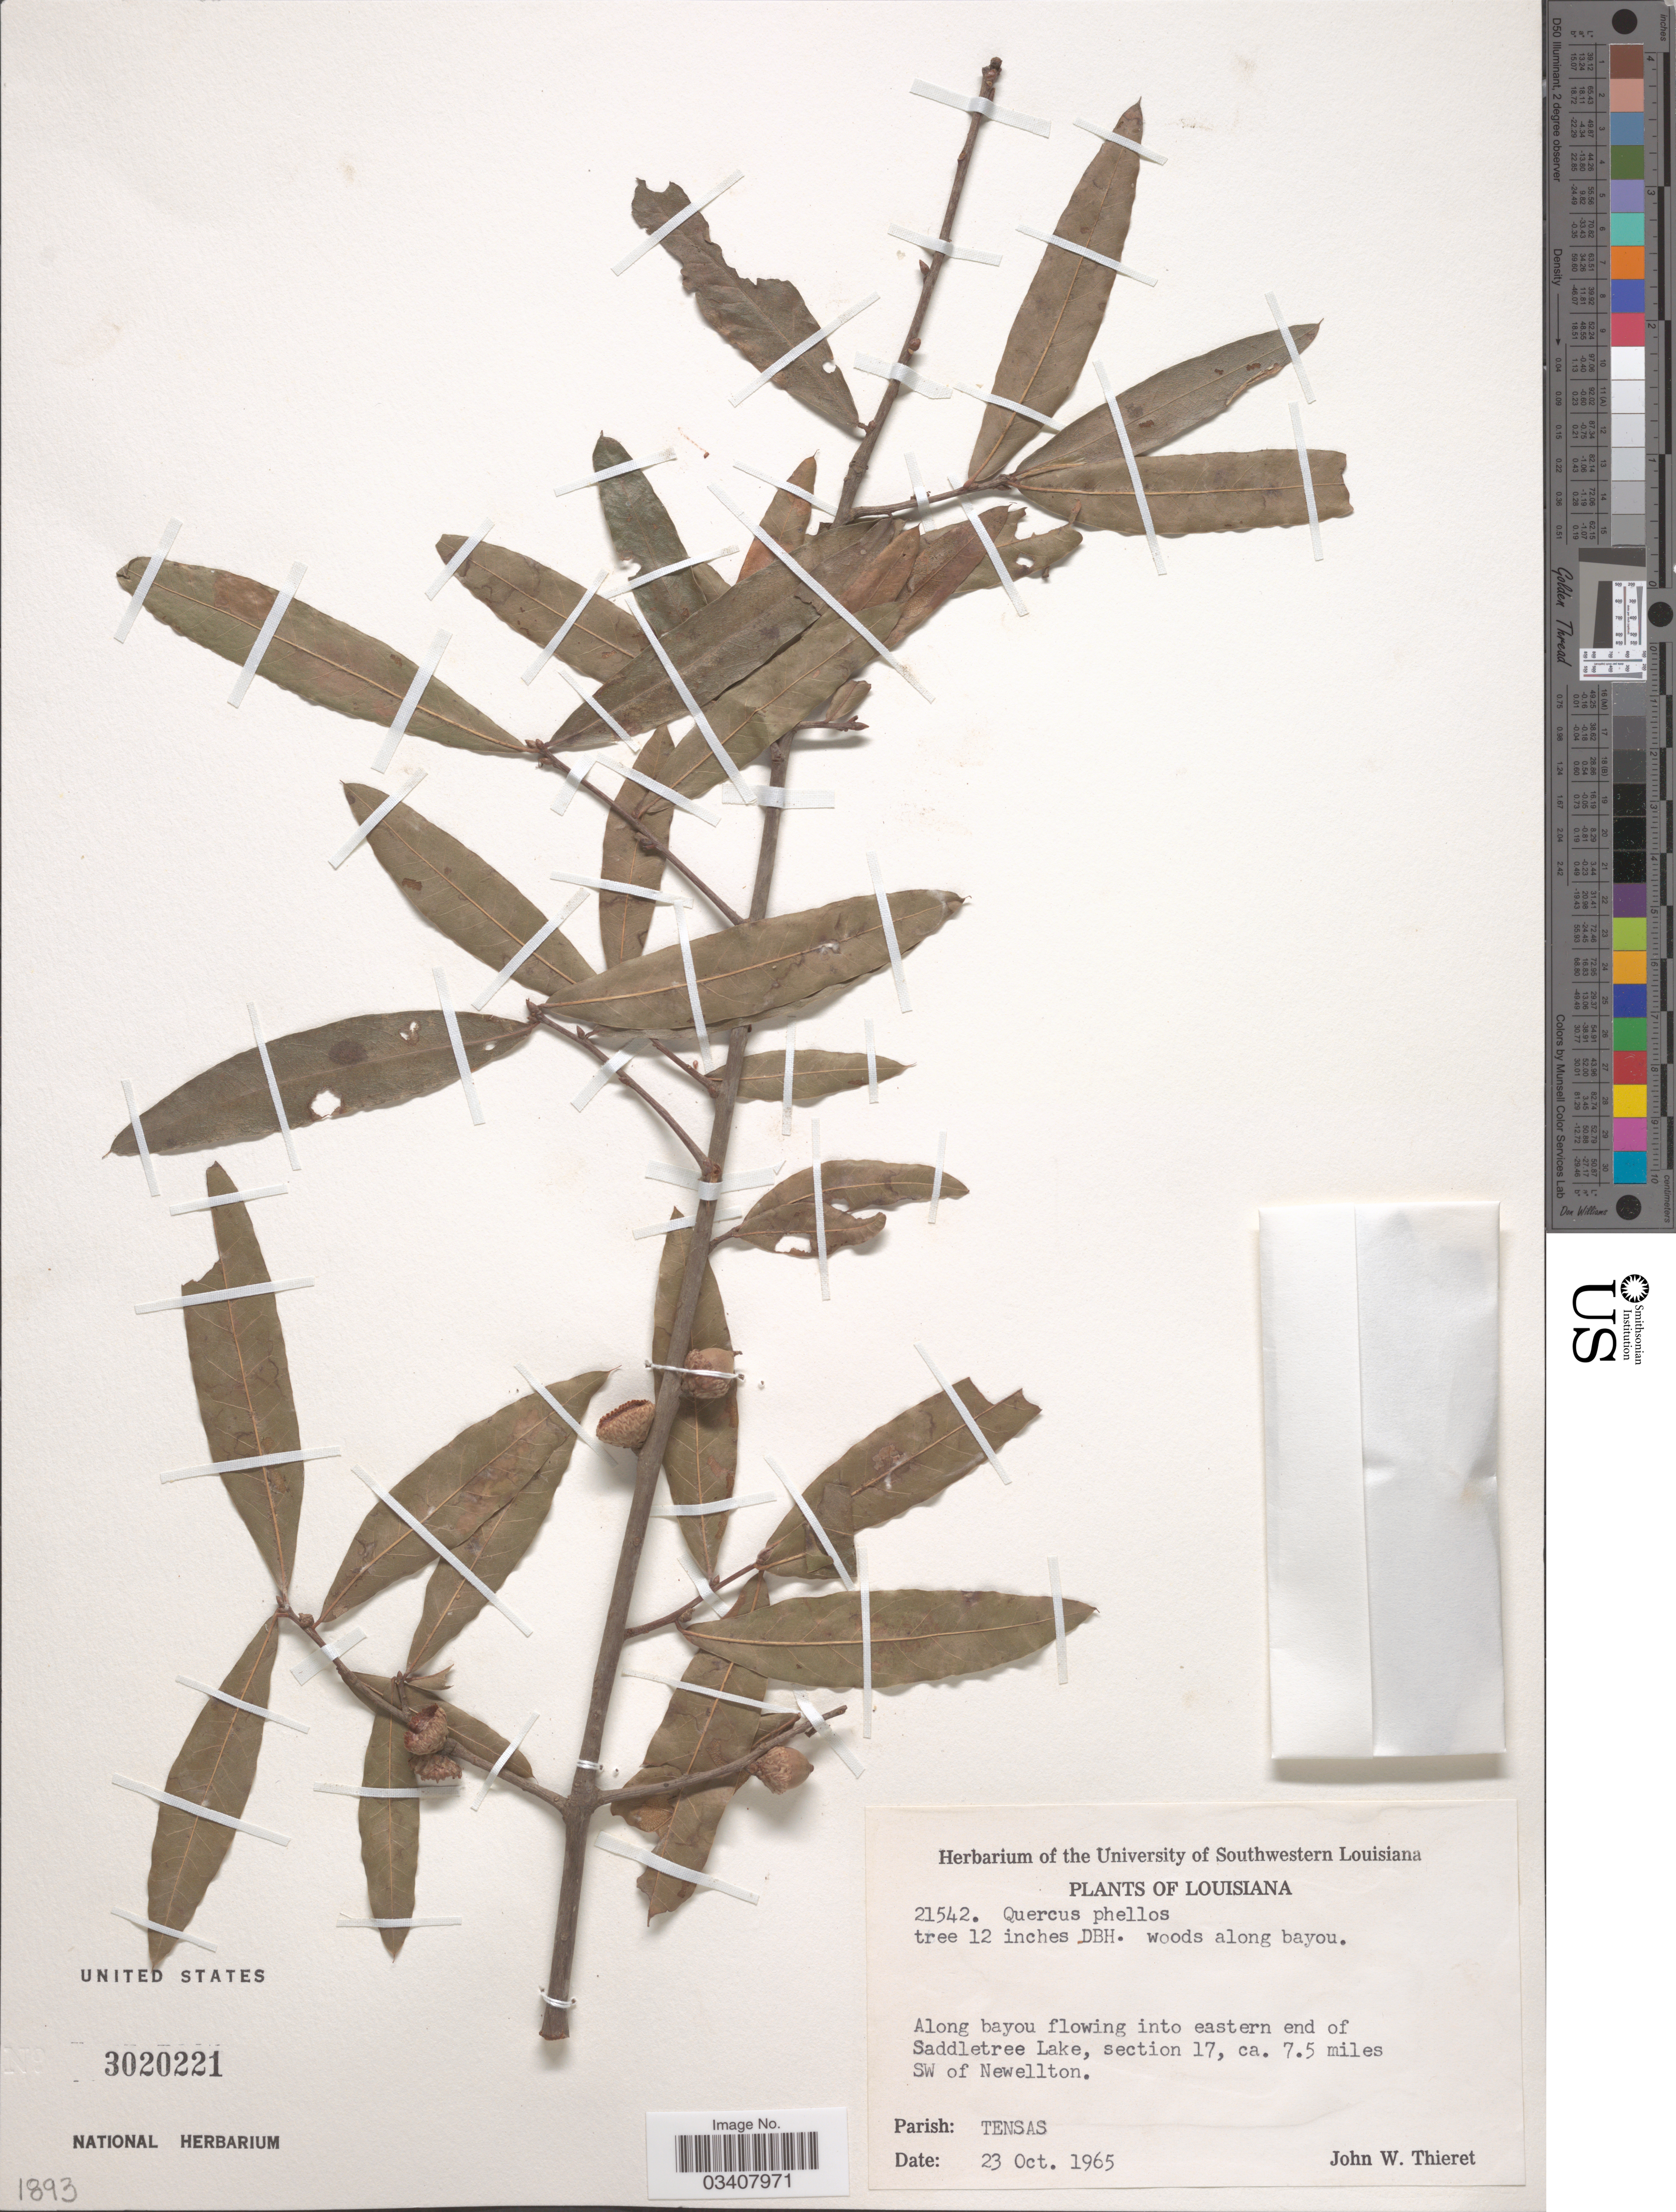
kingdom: Plantae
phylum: Tracheophyta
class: Magnoliopsida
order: Fagales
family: Fagaceae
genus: Quercus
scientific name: Quercus phellos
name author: L.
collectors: J. W. Thieret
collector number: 21542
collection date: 1965-10-23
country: United States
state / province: Louisiana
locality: Along bayou flowing into eastern end of Saddletree Lake, section 17, ca. 7.5 miles SW of Newellton. Parish: Tensas.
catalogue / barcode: US 3020221